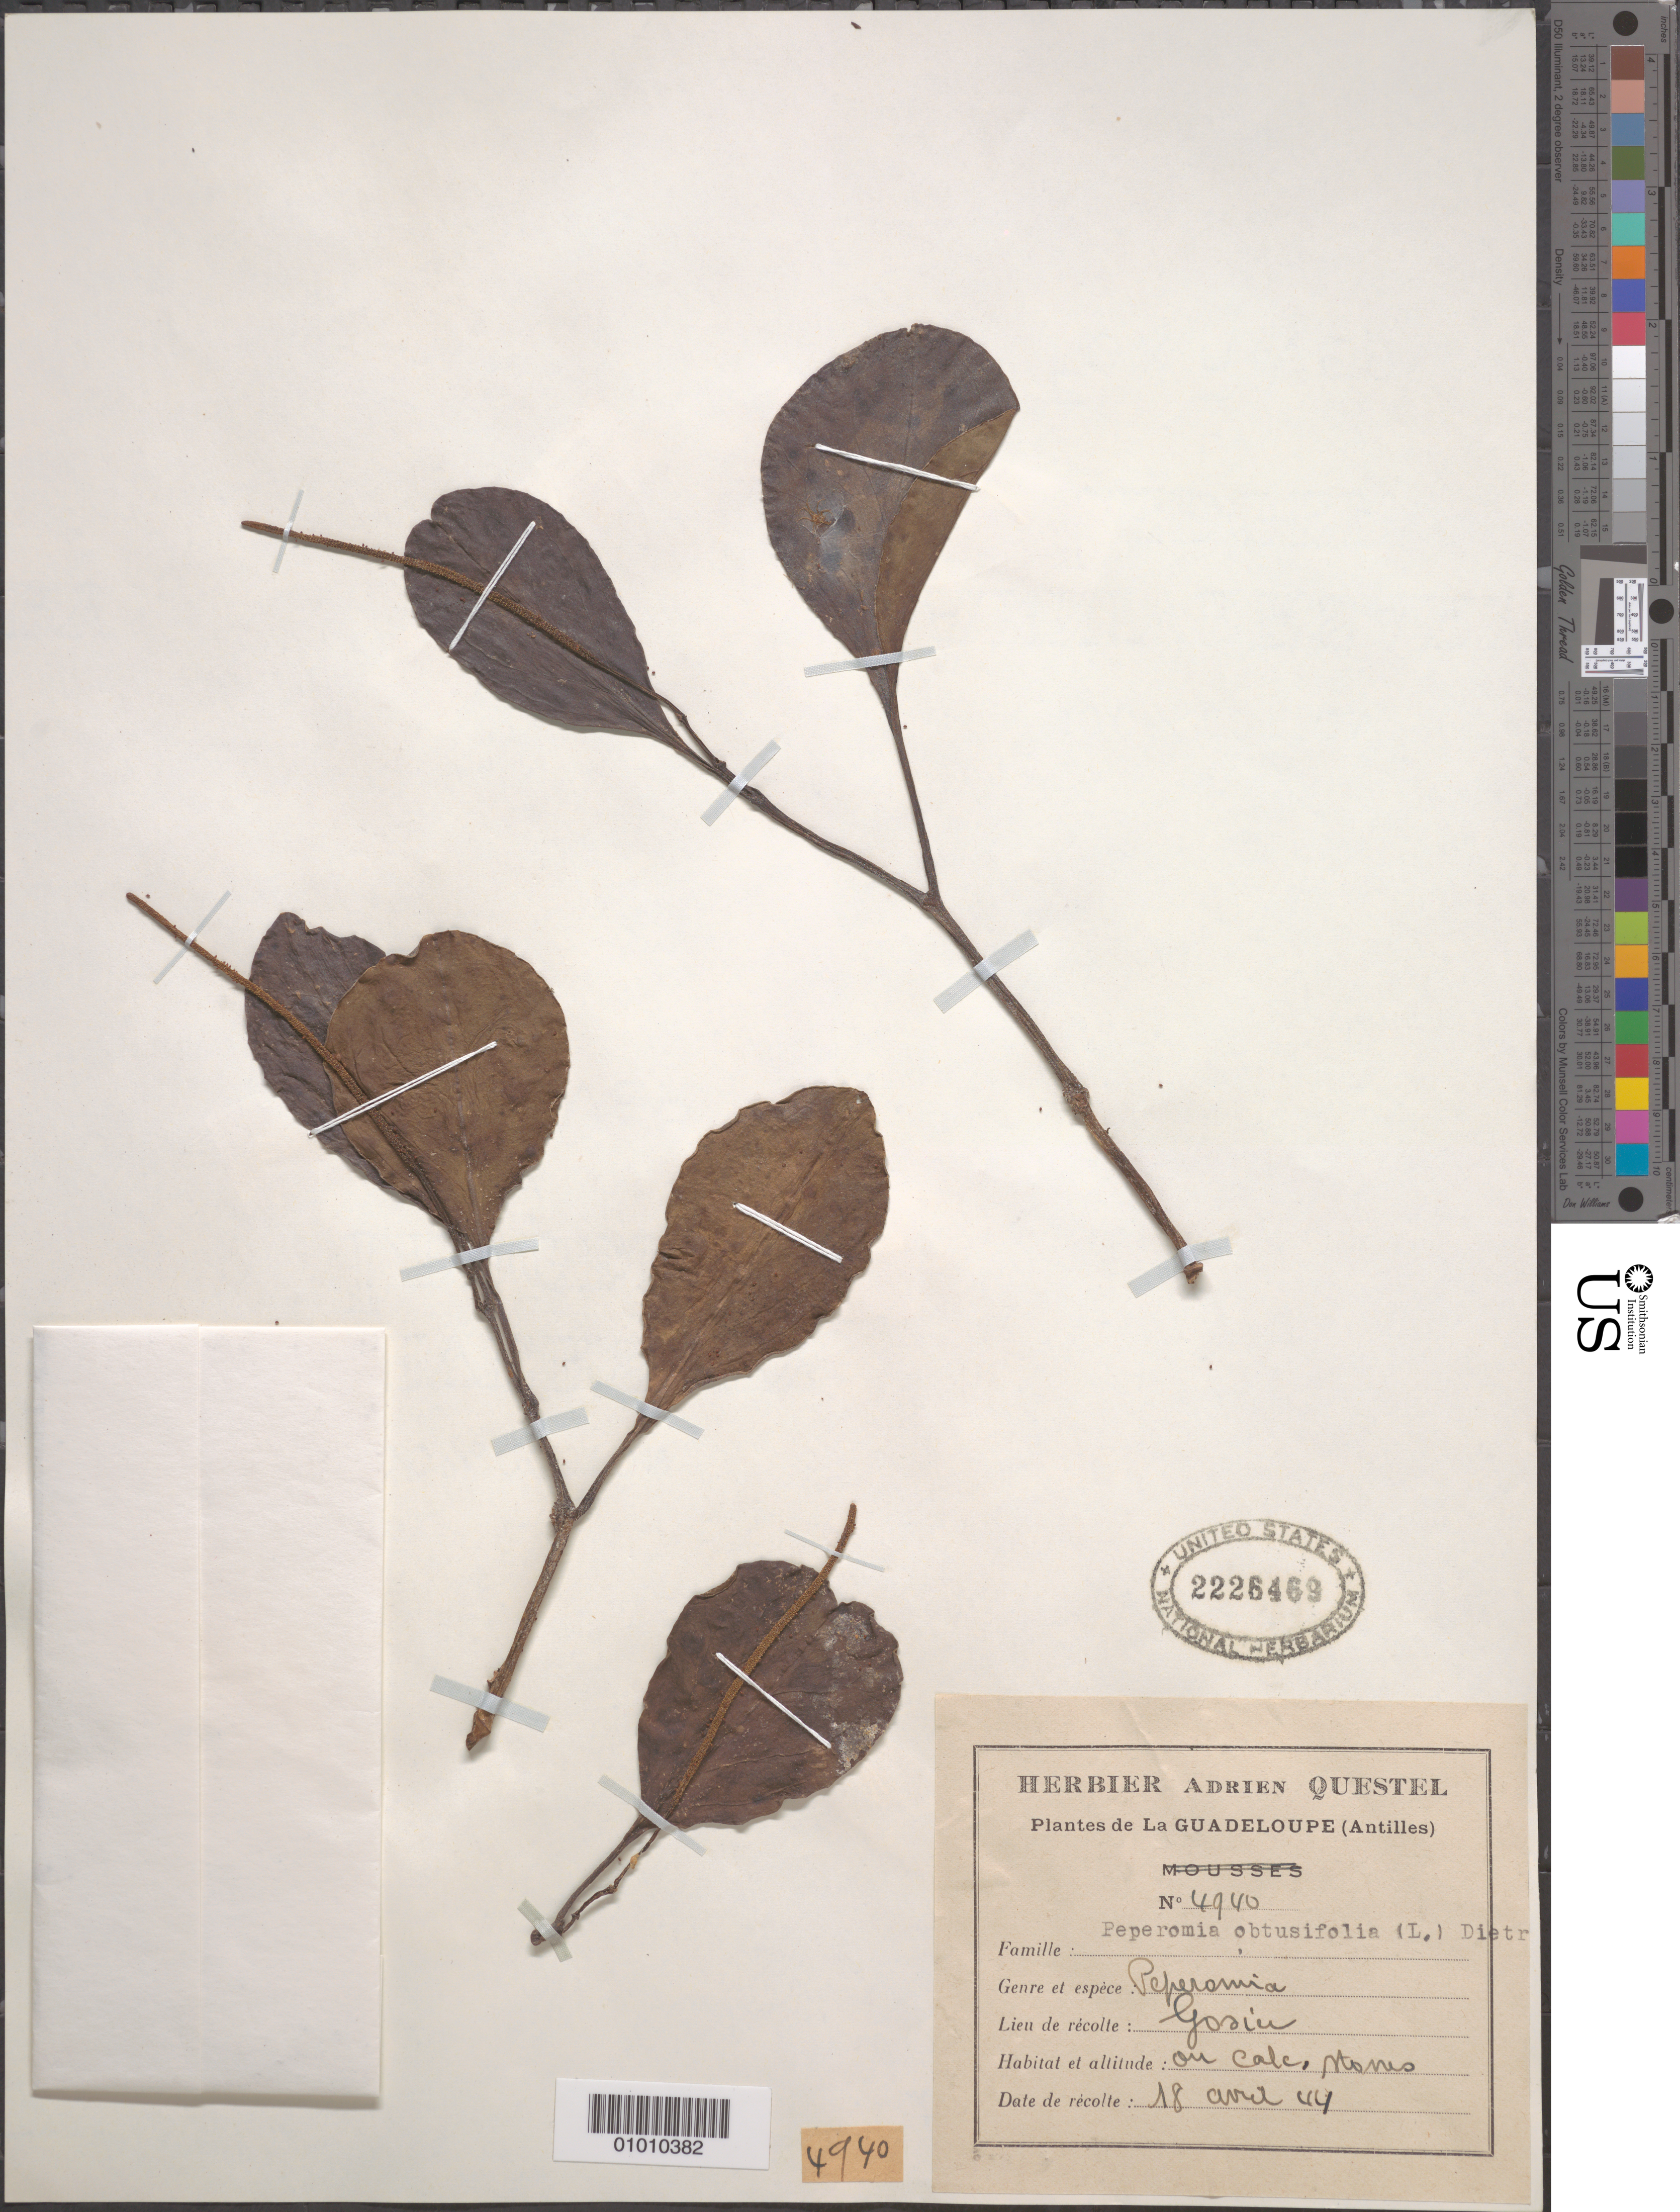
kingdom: Plantae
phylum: Tracheophyta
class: Magnoliopsida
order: Piperales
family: Piperaceae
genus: Peperomia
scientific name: Peperomia obtusifolia var. obtusifolia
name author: (L.) A. Dietr.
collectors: A. Questel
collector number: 4940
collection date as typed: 18 Apr 1944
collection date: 1944-04-18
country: Guadeloupe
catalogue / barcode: US 2226469